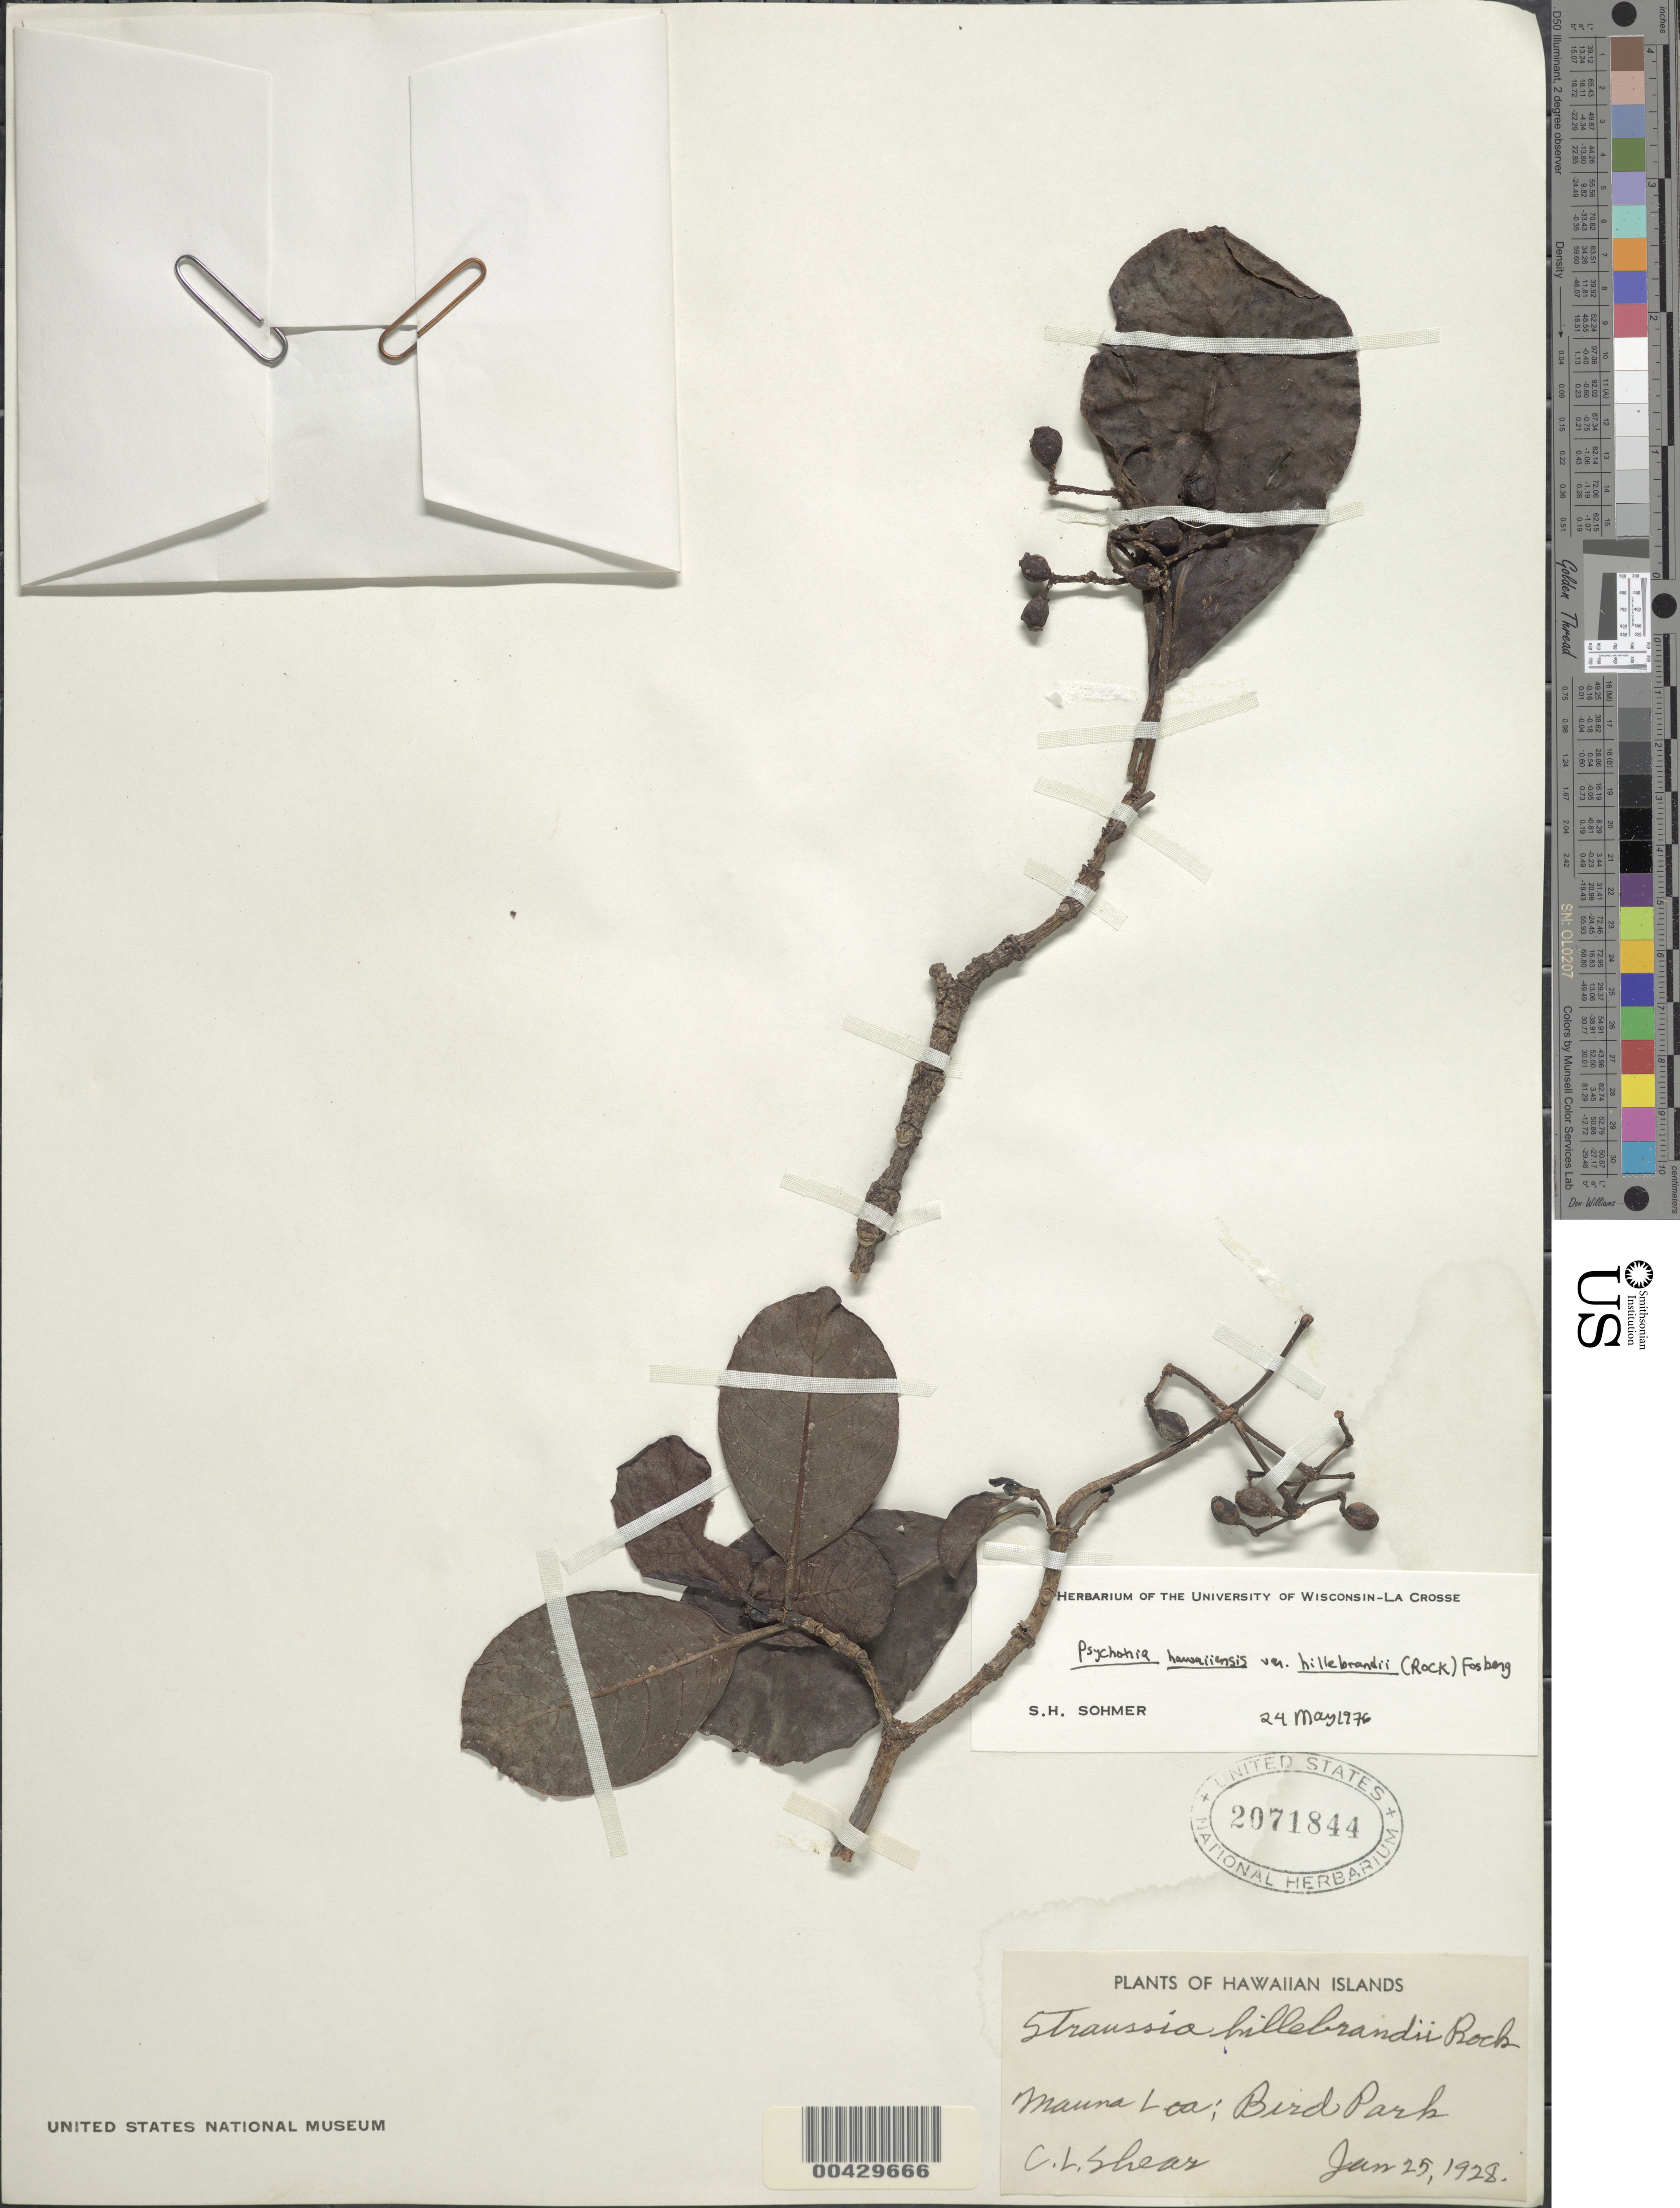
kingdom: Plantae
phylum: Tracheophyta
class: Magnoliopsida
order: Gentianales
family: Rubiaceae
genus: Psychotria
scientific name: Psychotria hawaiiensis var. hillebrandii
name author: (A. Gray) Fosberg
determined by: Sohmer, S. H.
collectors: C. L. Shear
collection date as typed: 25 Jan 1928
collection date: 1928-01-25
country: United States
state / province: Hawaii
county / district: Hawaii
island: Hawaii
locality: Mauna Loa, Bird Park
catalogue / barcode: US 2071844